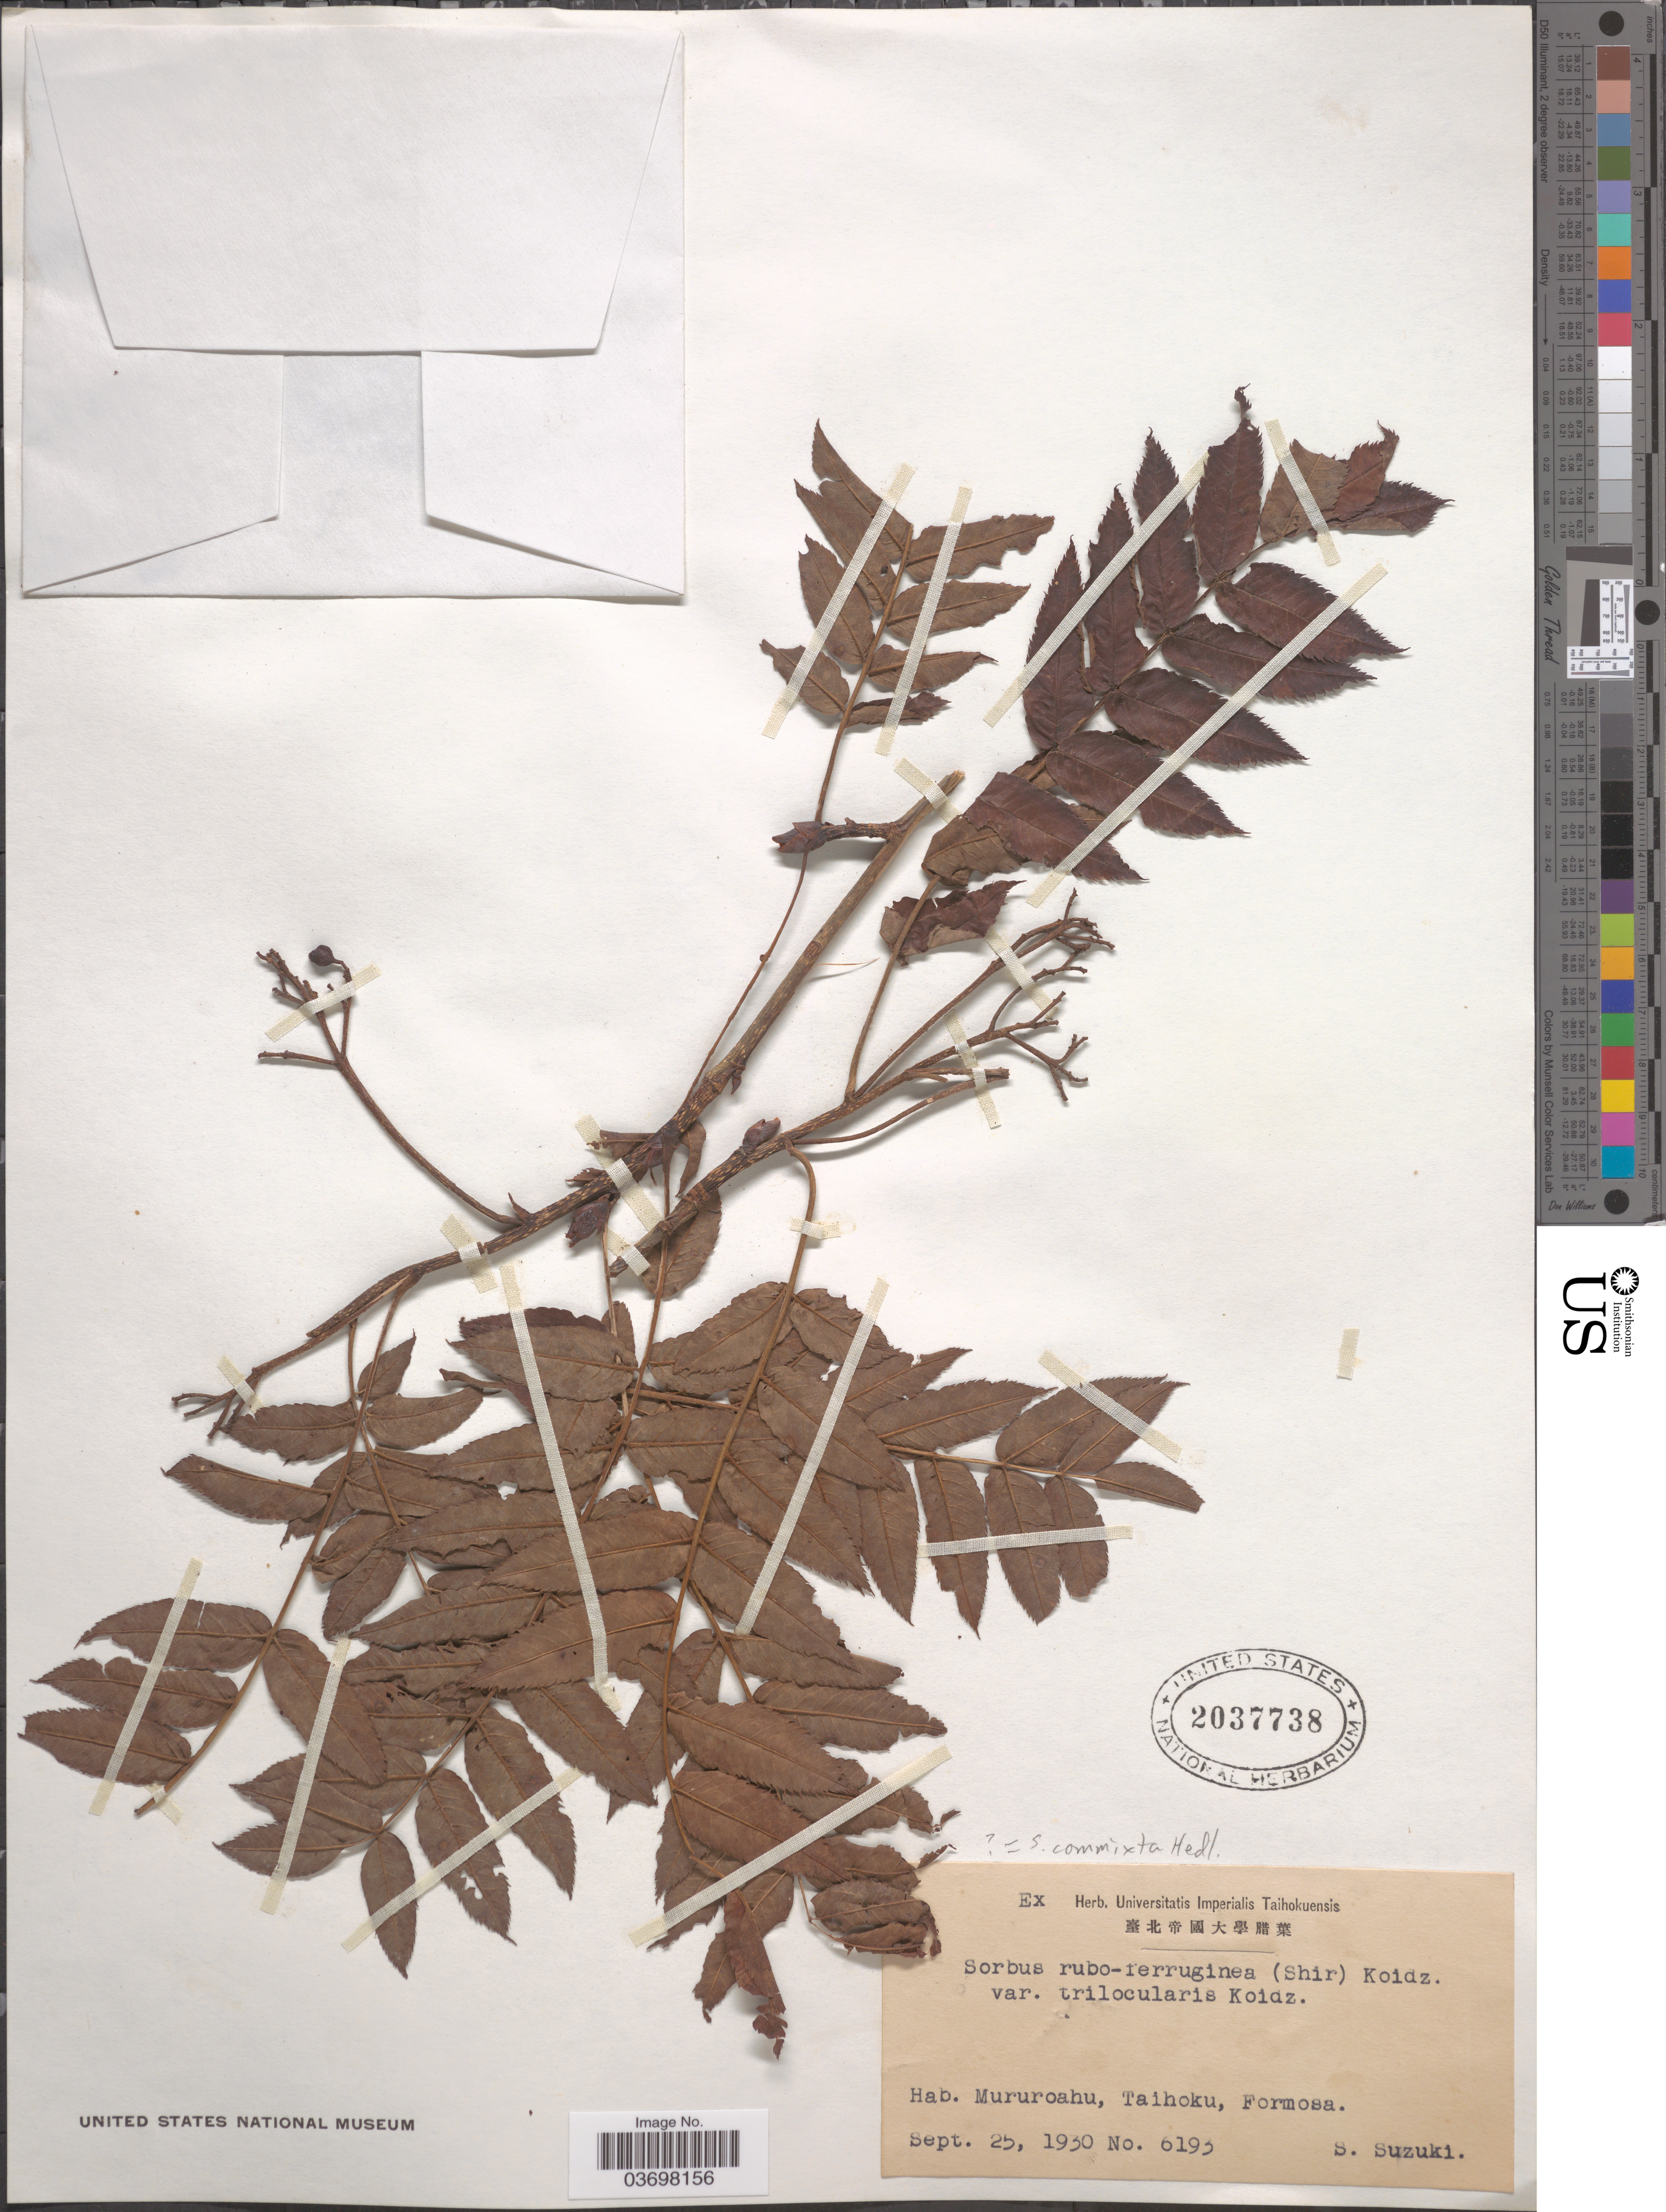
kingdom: Plantae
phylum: Tracheophyta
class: Magnoliopsida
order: Rosales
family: Rosaceae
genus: Sorbus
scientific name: Sorbus commixta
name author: Hedl.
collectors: S. Suzuki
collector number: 6193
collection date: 1930-09-25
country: Taiwan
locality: Mururoahu, Taihoku, Formosa.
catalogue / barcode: US 2037738